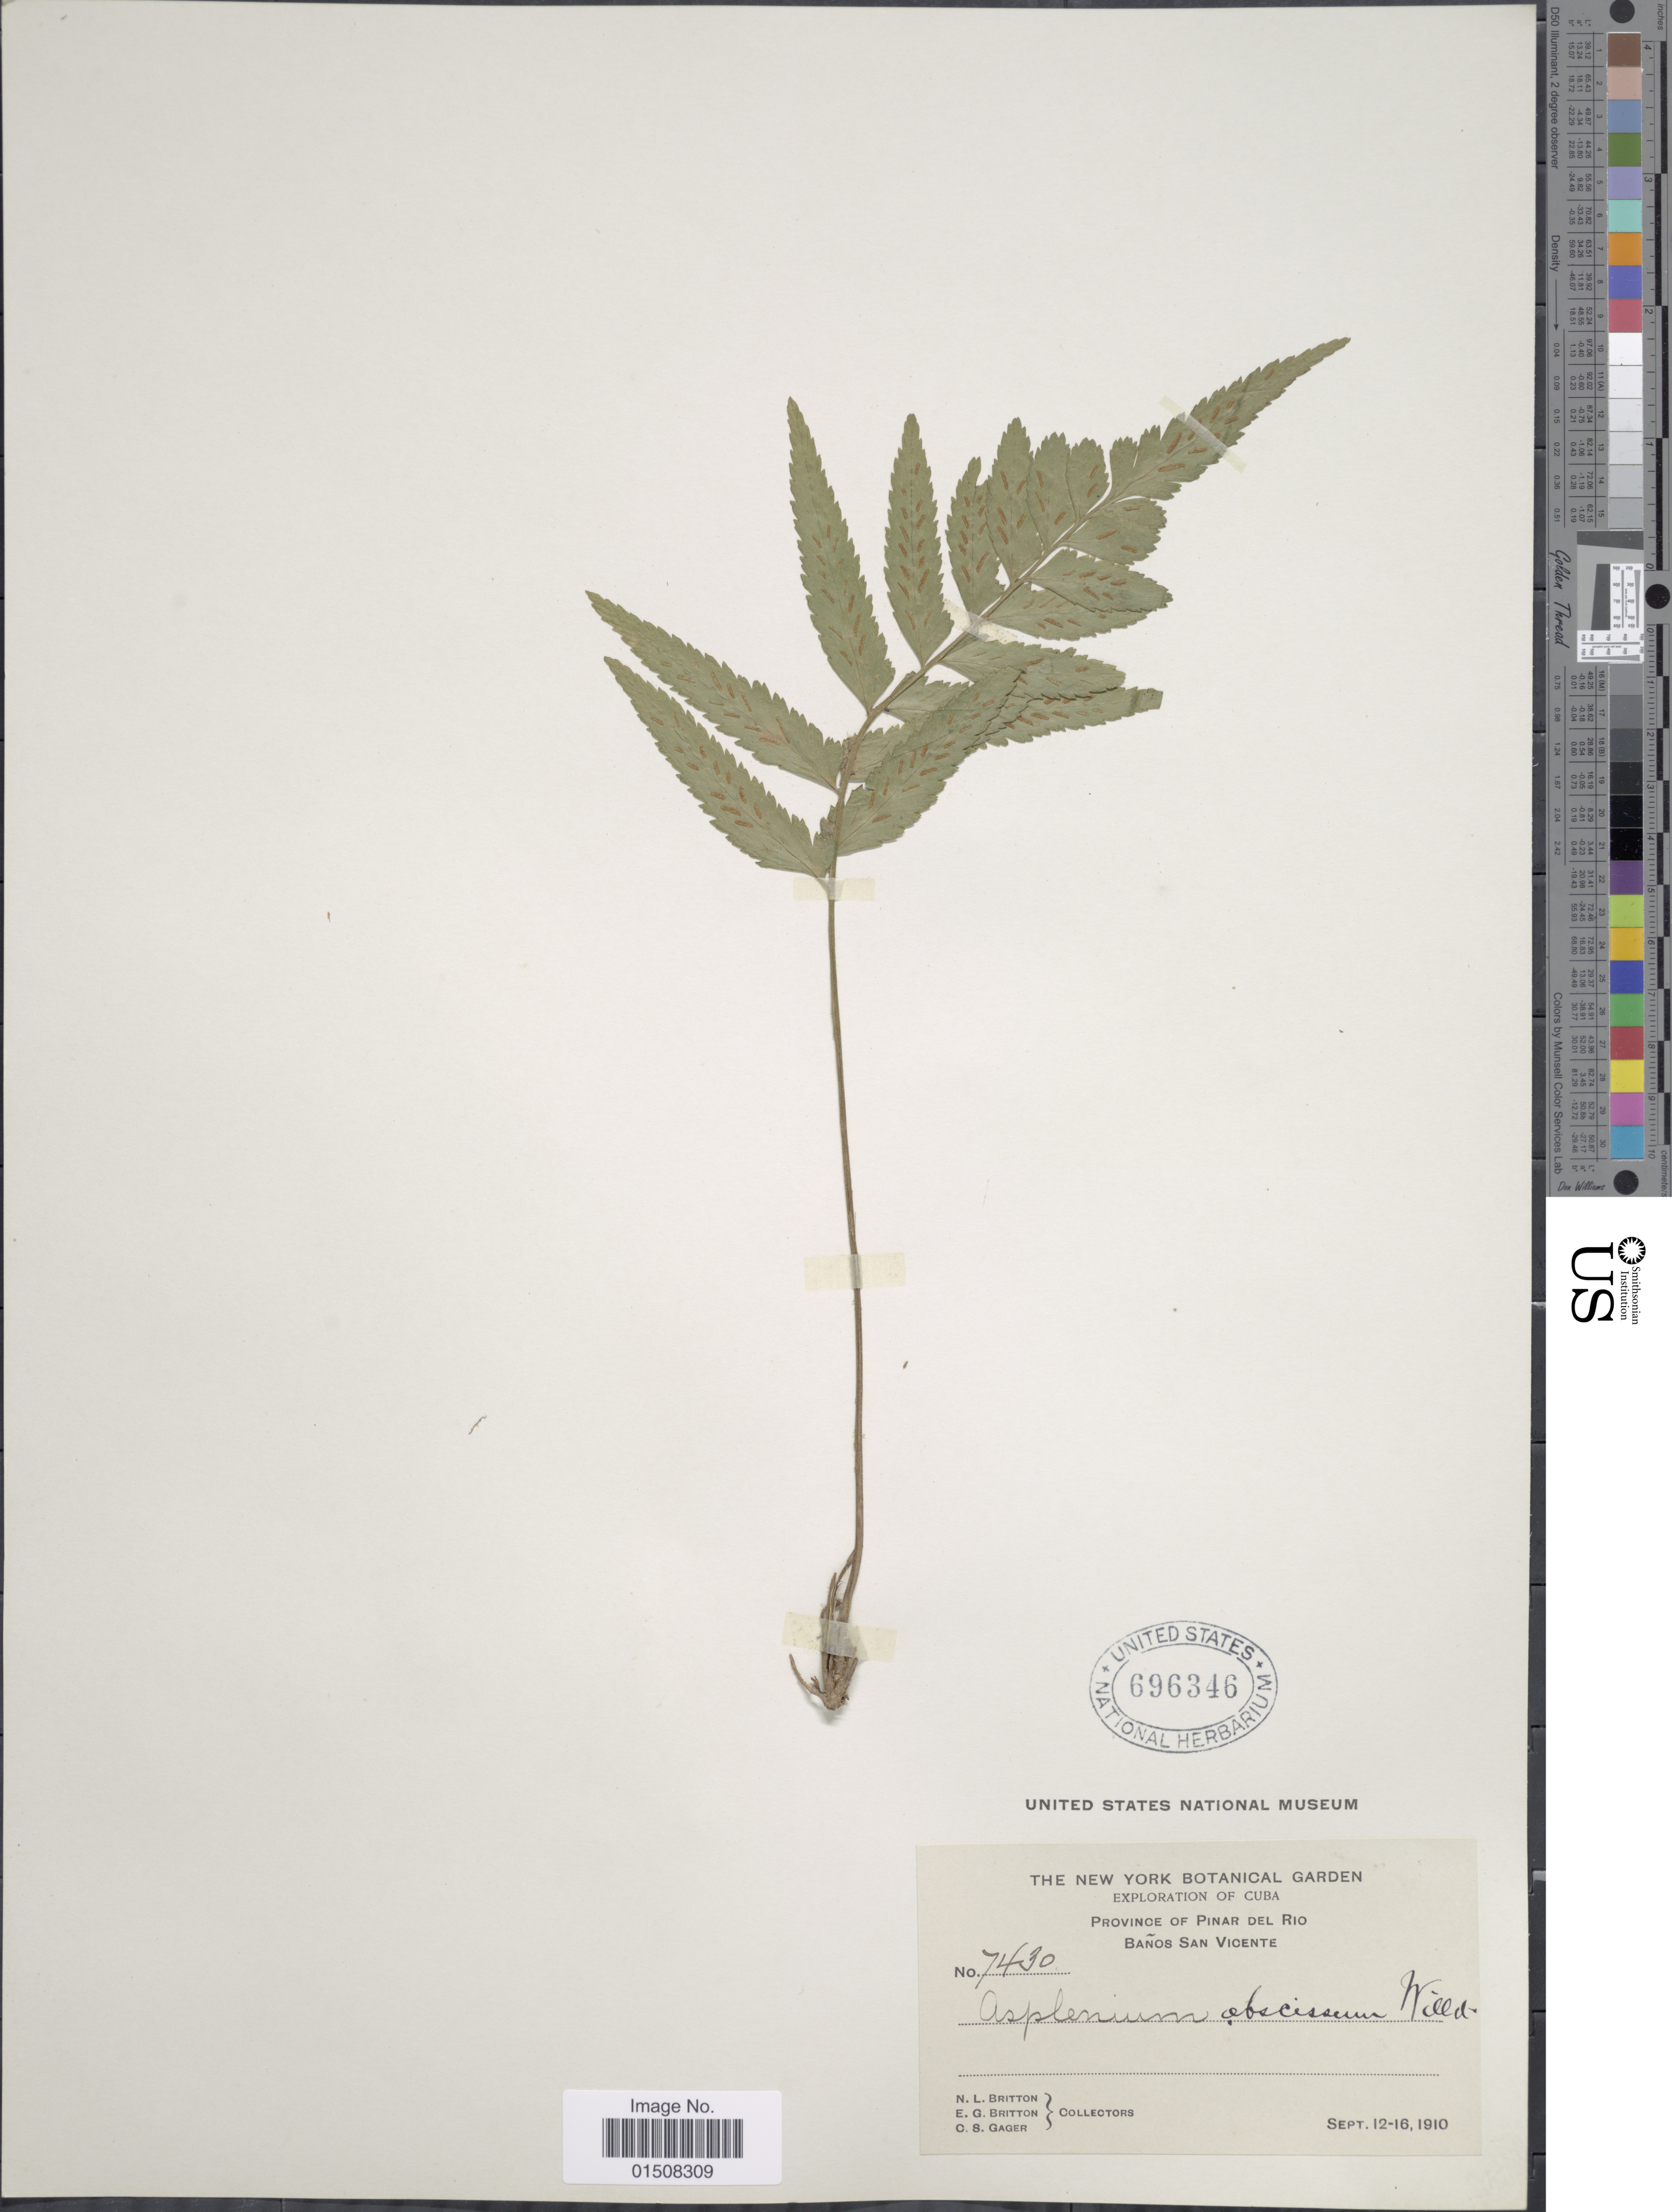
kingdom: Plantae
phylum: Tracheophyta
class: Polypodiopsida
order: Polypodiales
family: Aspleniaceae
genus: Asplenium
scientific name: Asplenium abscissum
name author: Willd.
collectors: N. Britton, E. G. Britton & O. Gager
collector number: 7430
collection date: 1910-09-12/1910-09-16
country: Cuba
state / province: Pinar del Río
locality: Baños San Vicente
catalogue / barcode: US 696346